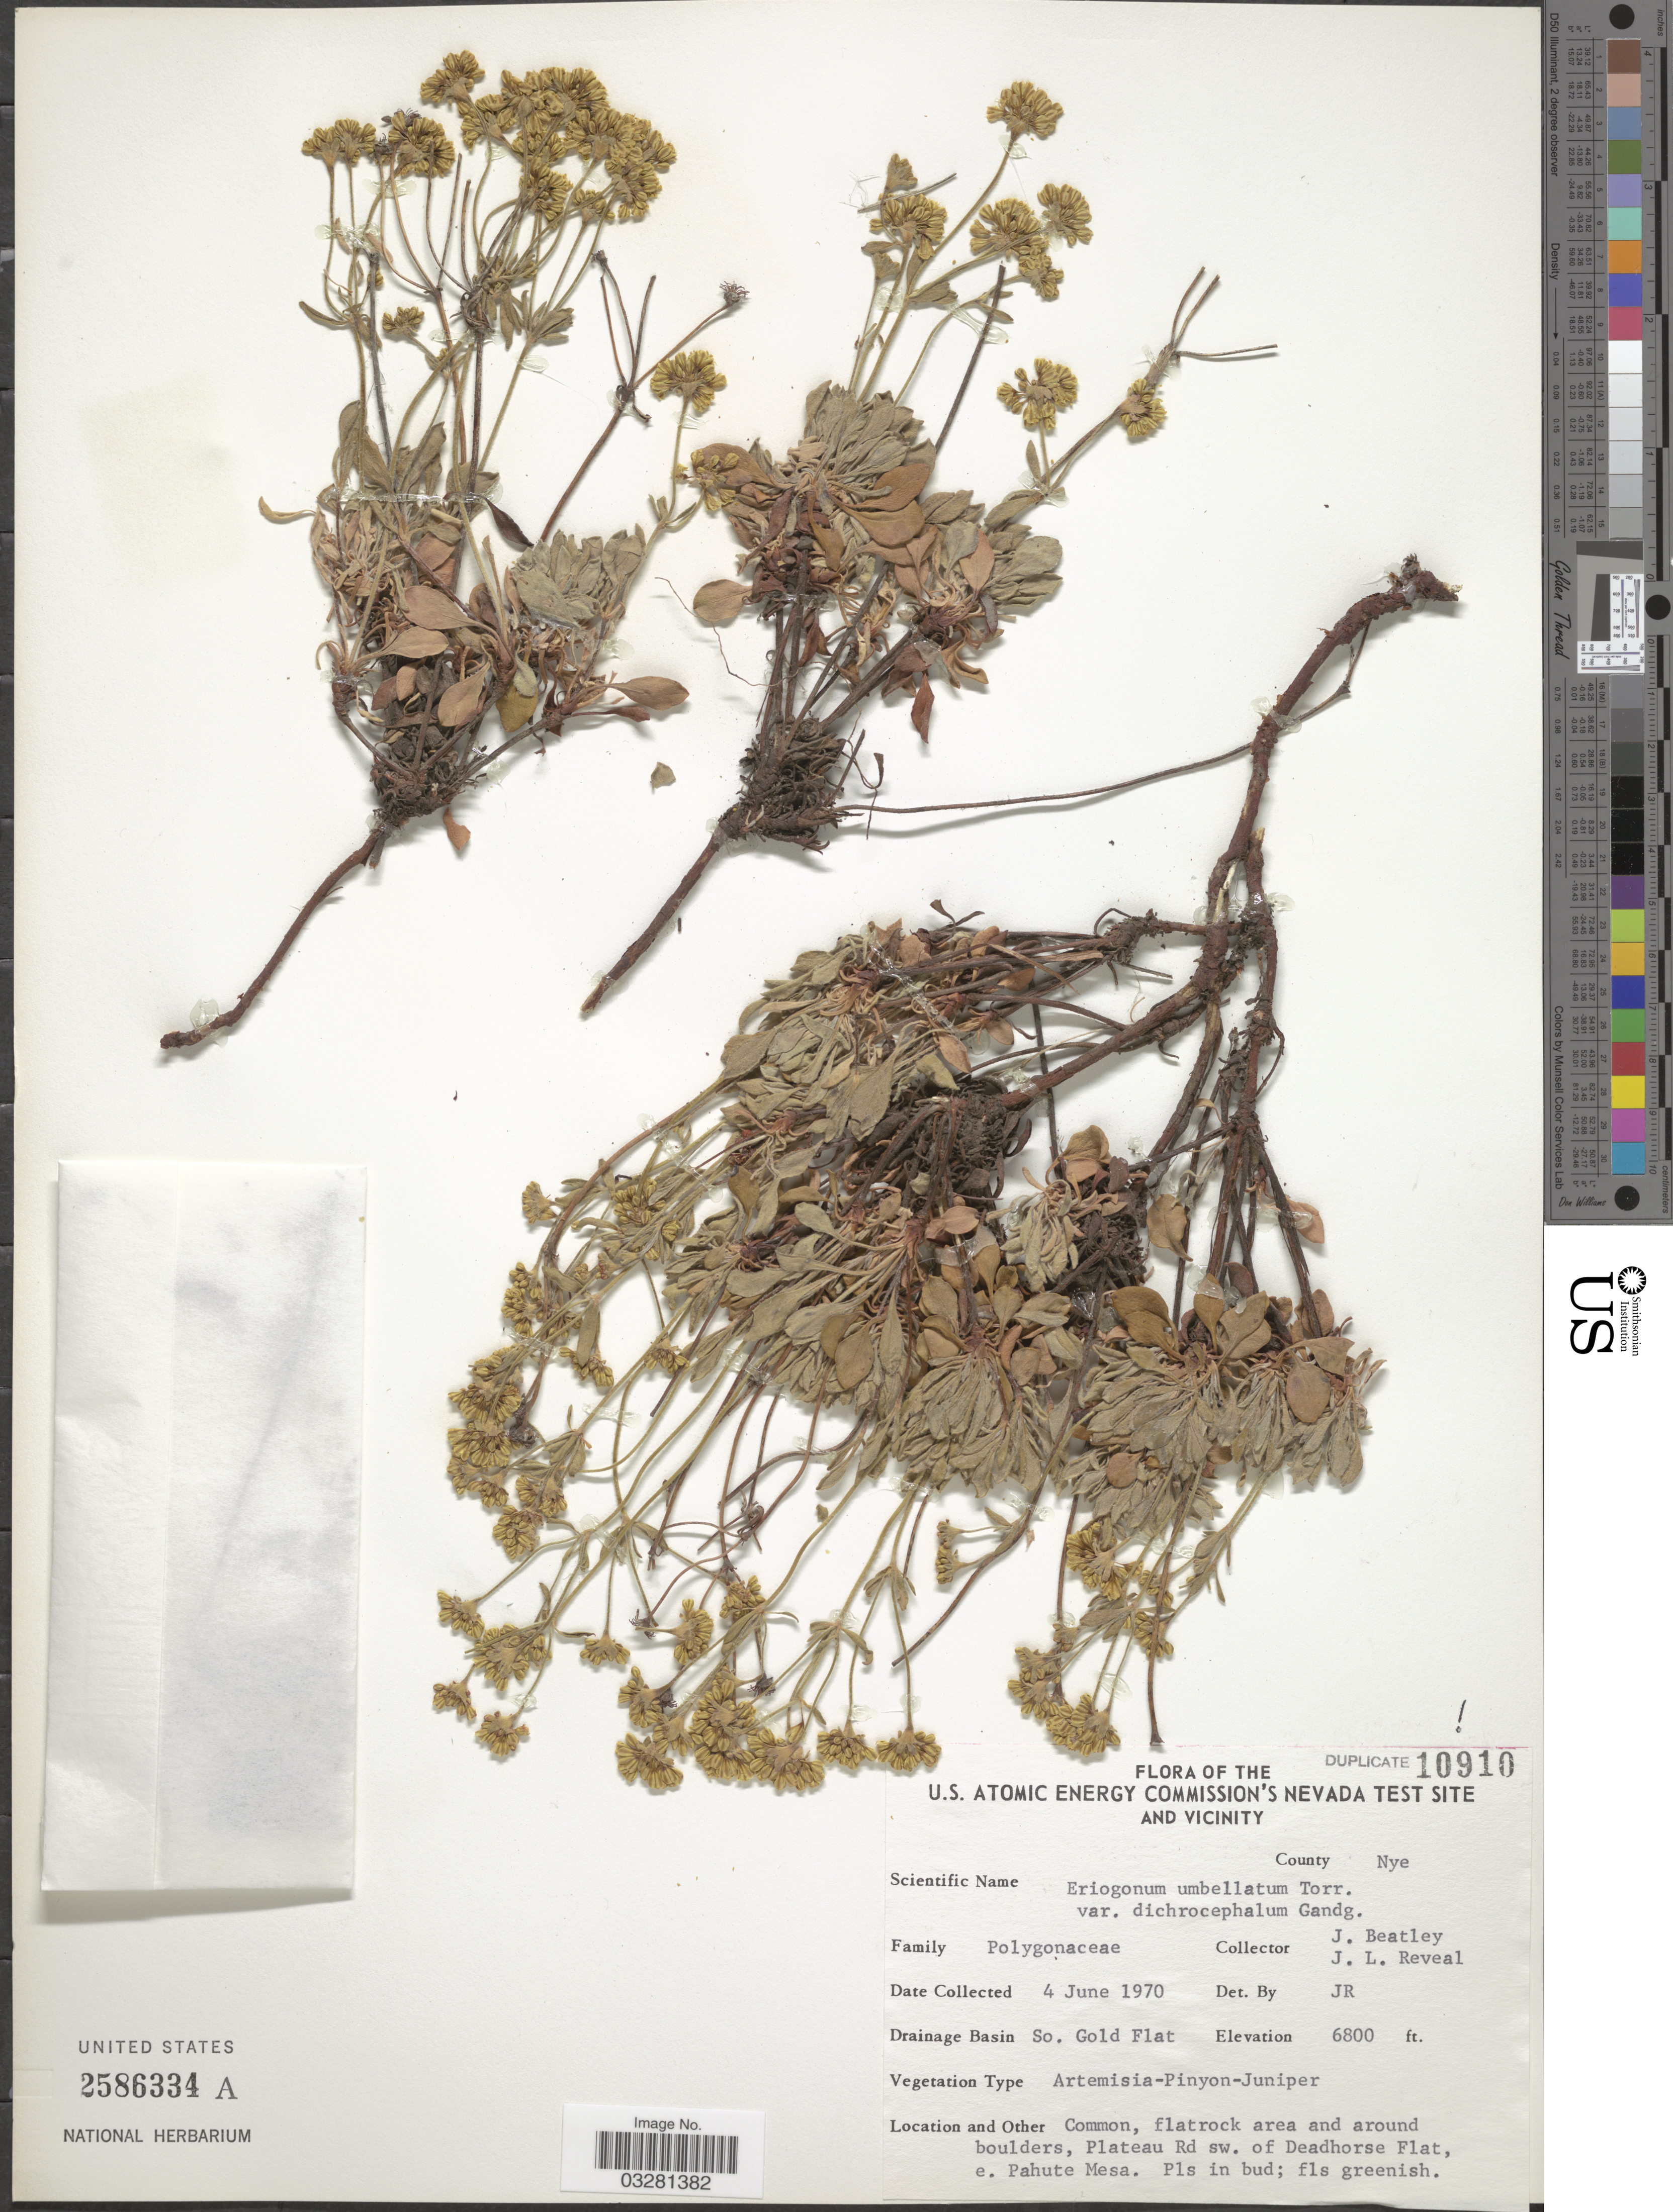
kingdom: Plantae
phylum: Tracheophyta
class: Magnoliopsida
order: Caryophyllales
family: Polygonaceae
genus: Eriogonum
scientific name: Eriogonum umbellatum var. umbellatum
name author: Torr.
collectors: J. C. Beatley & J. L. Reveal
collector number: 10910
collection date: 1970-06-04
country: United States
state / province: Nevada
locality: U. S. Atomic Energy Commission's Nevada Test Site and Vicinity. County Nye. Drainage Basin So. Gold Flat. Plateau Rd sw. of Deadhorse Flat, e. Pahute Mesa.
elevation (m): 2073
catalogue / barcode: US 2586334A